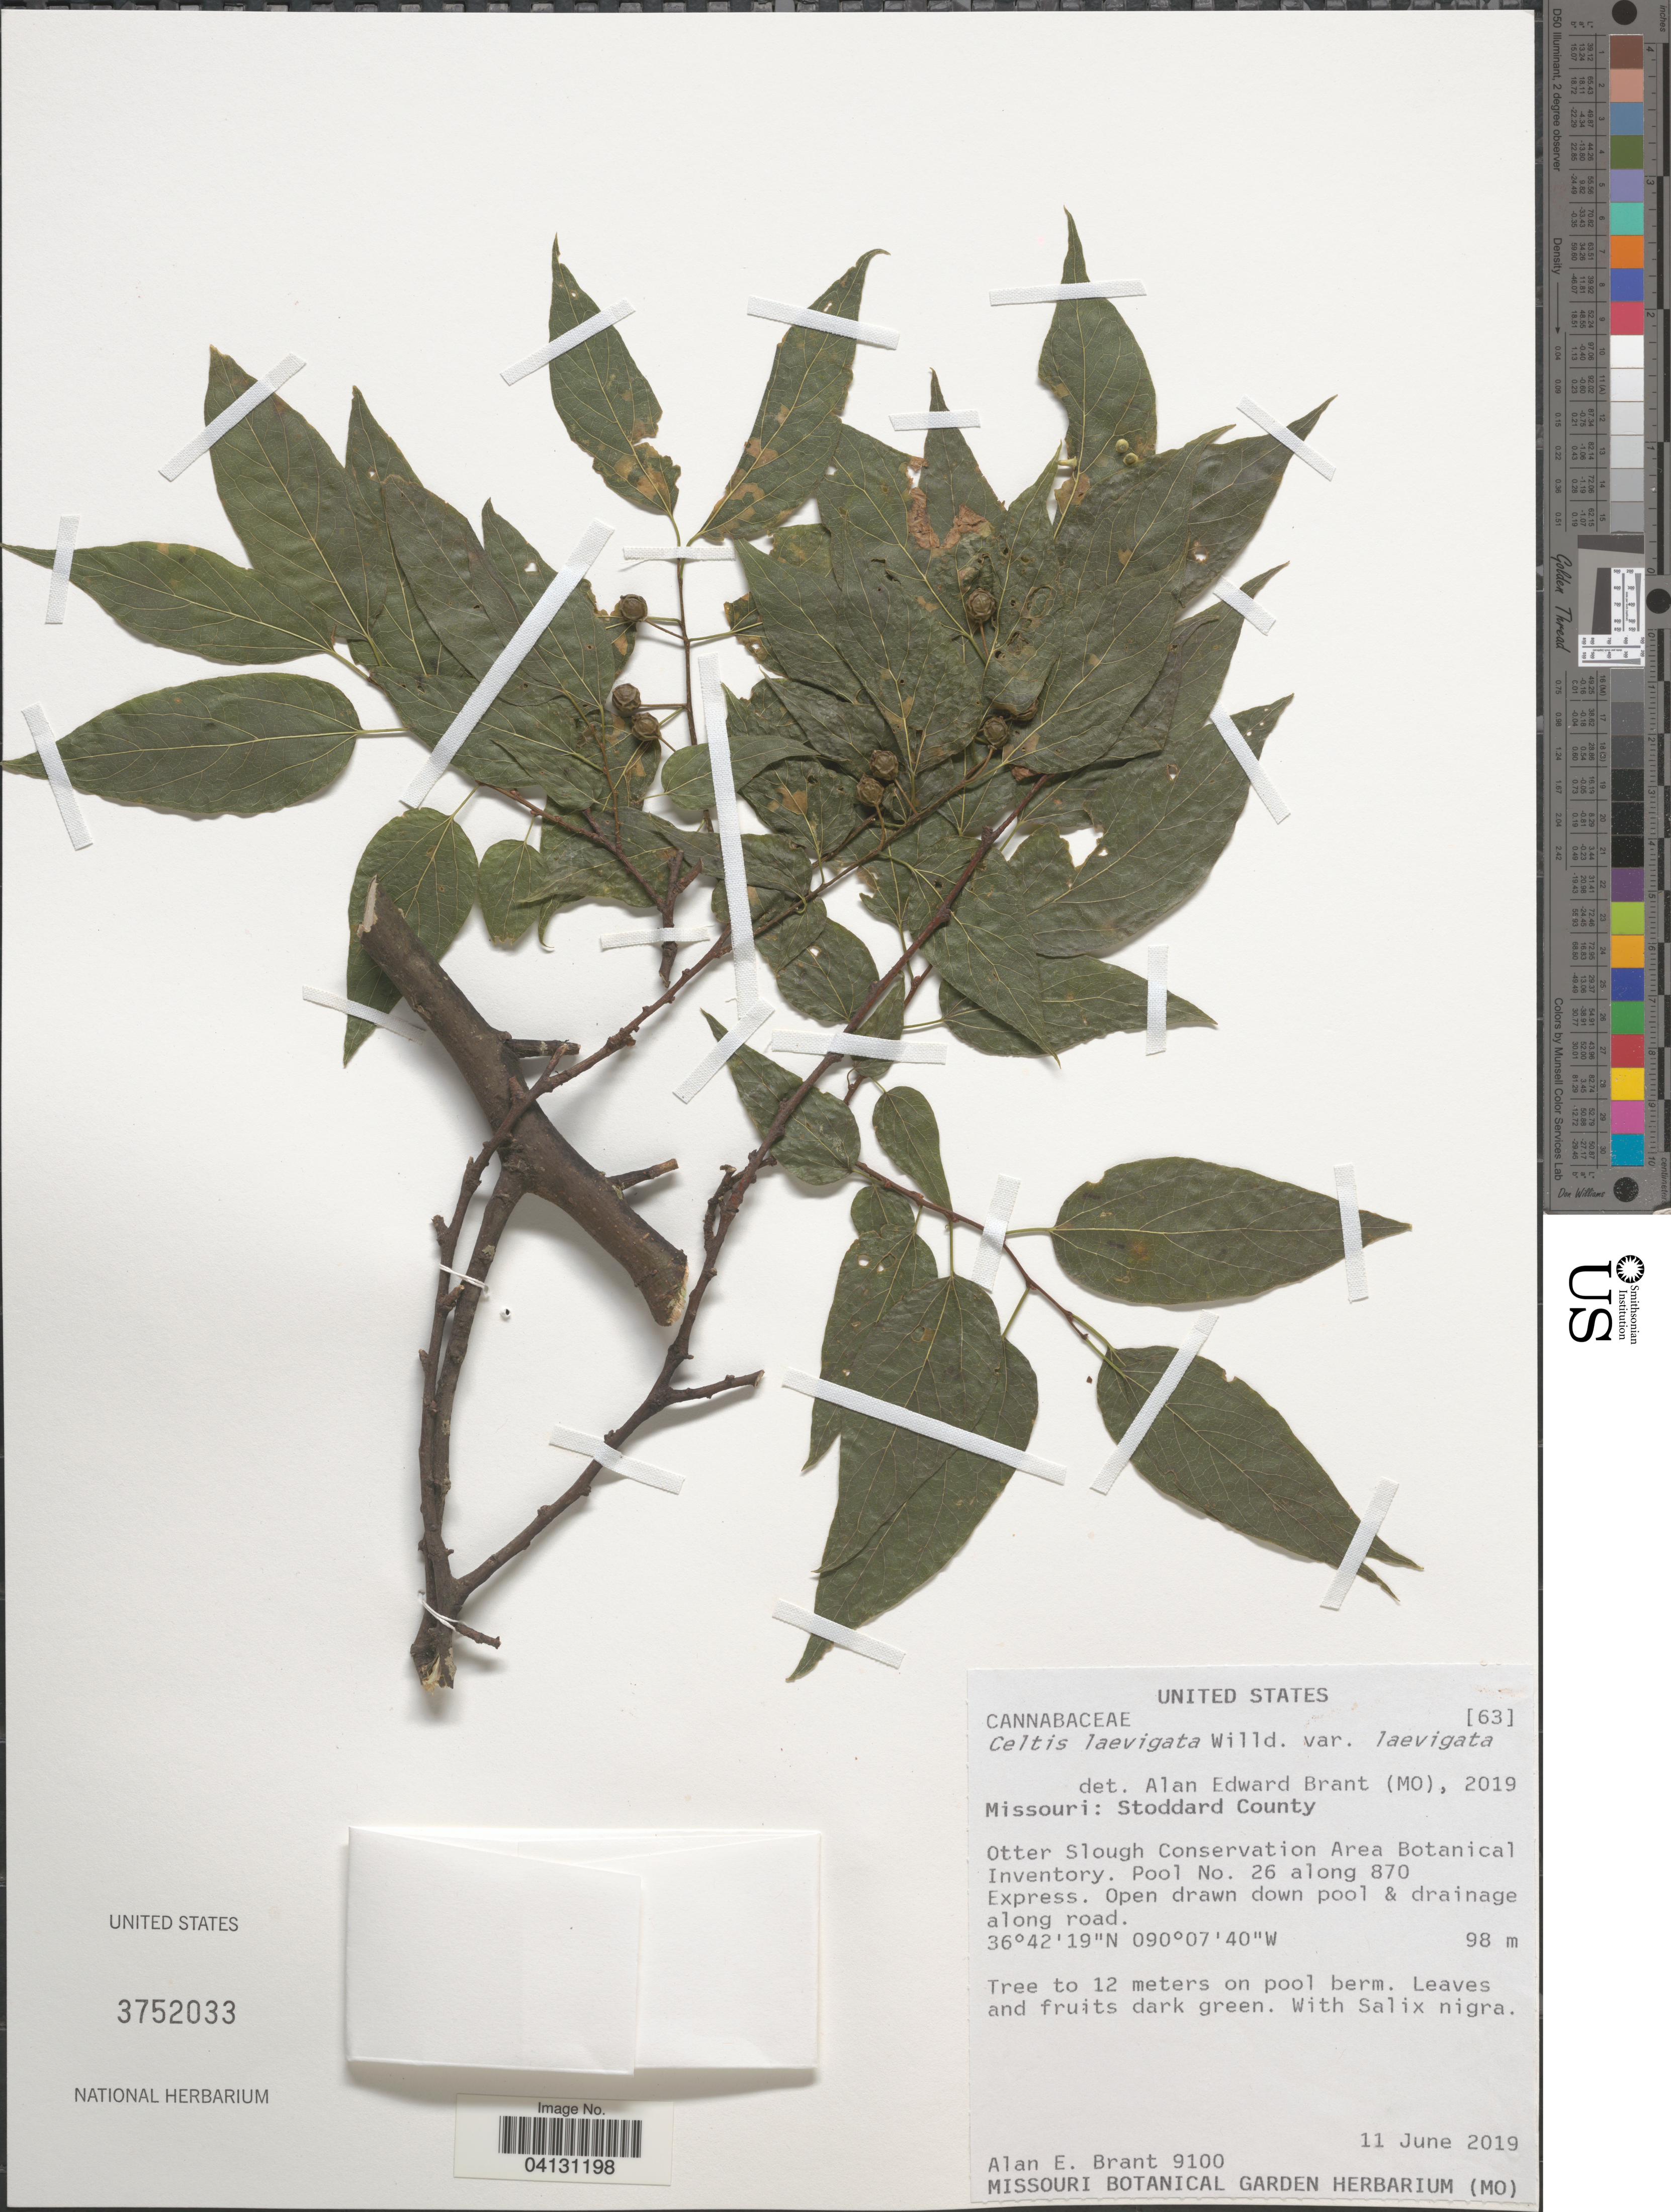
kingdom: Plantae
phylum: Tracheophyta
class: Magnoliopsida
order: Rosales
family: Cannabaceae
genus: Celtis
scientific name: Celtis laevigata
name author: Willd.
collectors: A. Brant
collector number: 9100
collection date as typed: Transcribed d/m/y: 11/6/2019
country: United States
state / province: Missouri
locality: Stoddard County. Otter Slough Conservation Area Botanical Inventory. Pool No. 26 along 870 Express.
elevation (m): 98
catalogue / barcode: US 3752033